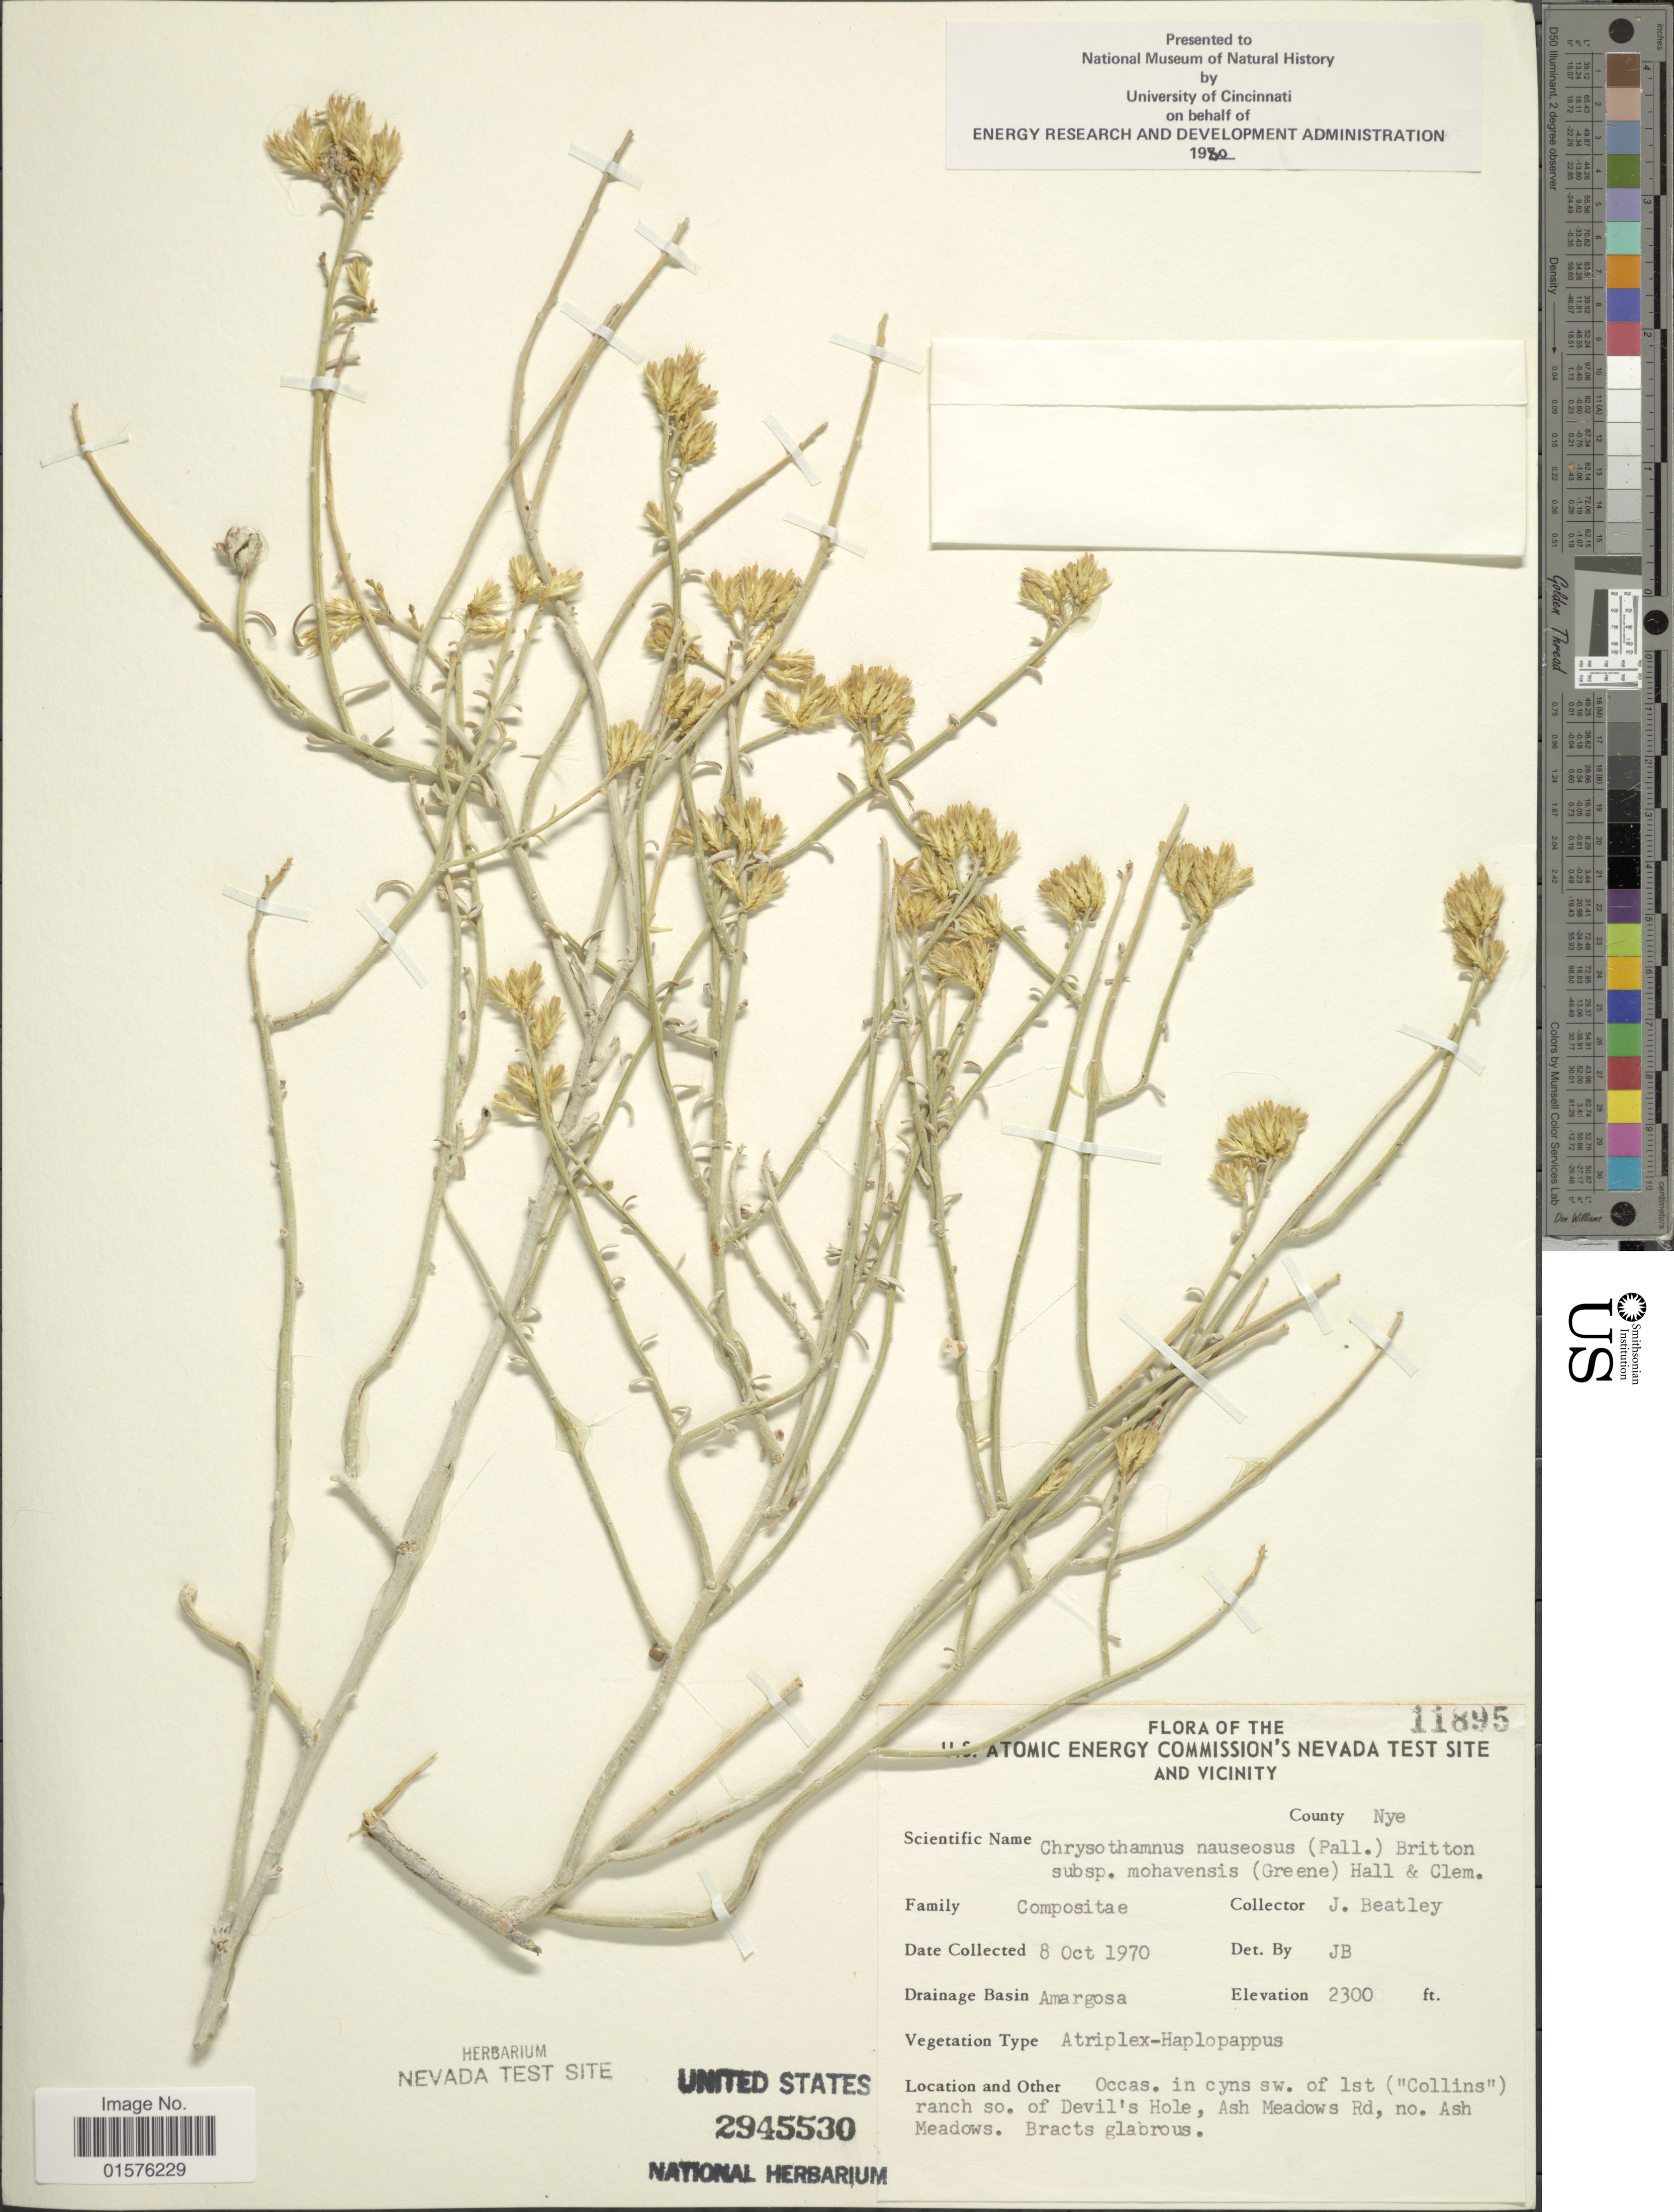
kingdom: Plantae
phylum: Tracheophyta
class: Magnoliopsida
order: Asterales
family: Asteraceae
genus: Ericameria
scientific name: Ericameria nauseosa var. mohavensis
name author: (S.W. Greene) G.L. Nesom & G.I. Baird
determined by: Urbatsch, Lowell E., Curator (LSU), Louisiana State University (UNITED STATES)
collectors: J. C. Beatley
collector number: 11895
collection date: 1970-10-08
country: United States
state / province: Nevada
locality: The U.S. Atomic Energy Commision's Nevada test site and vicinity, County: Nye, Drainage basin: Amargosa, in cyns sw. of lst ("Collins") ranch so. of Devil's Hole, Ash Meadows Rd, no. Ash Meadows.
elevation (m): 701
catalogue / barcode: US 2945530